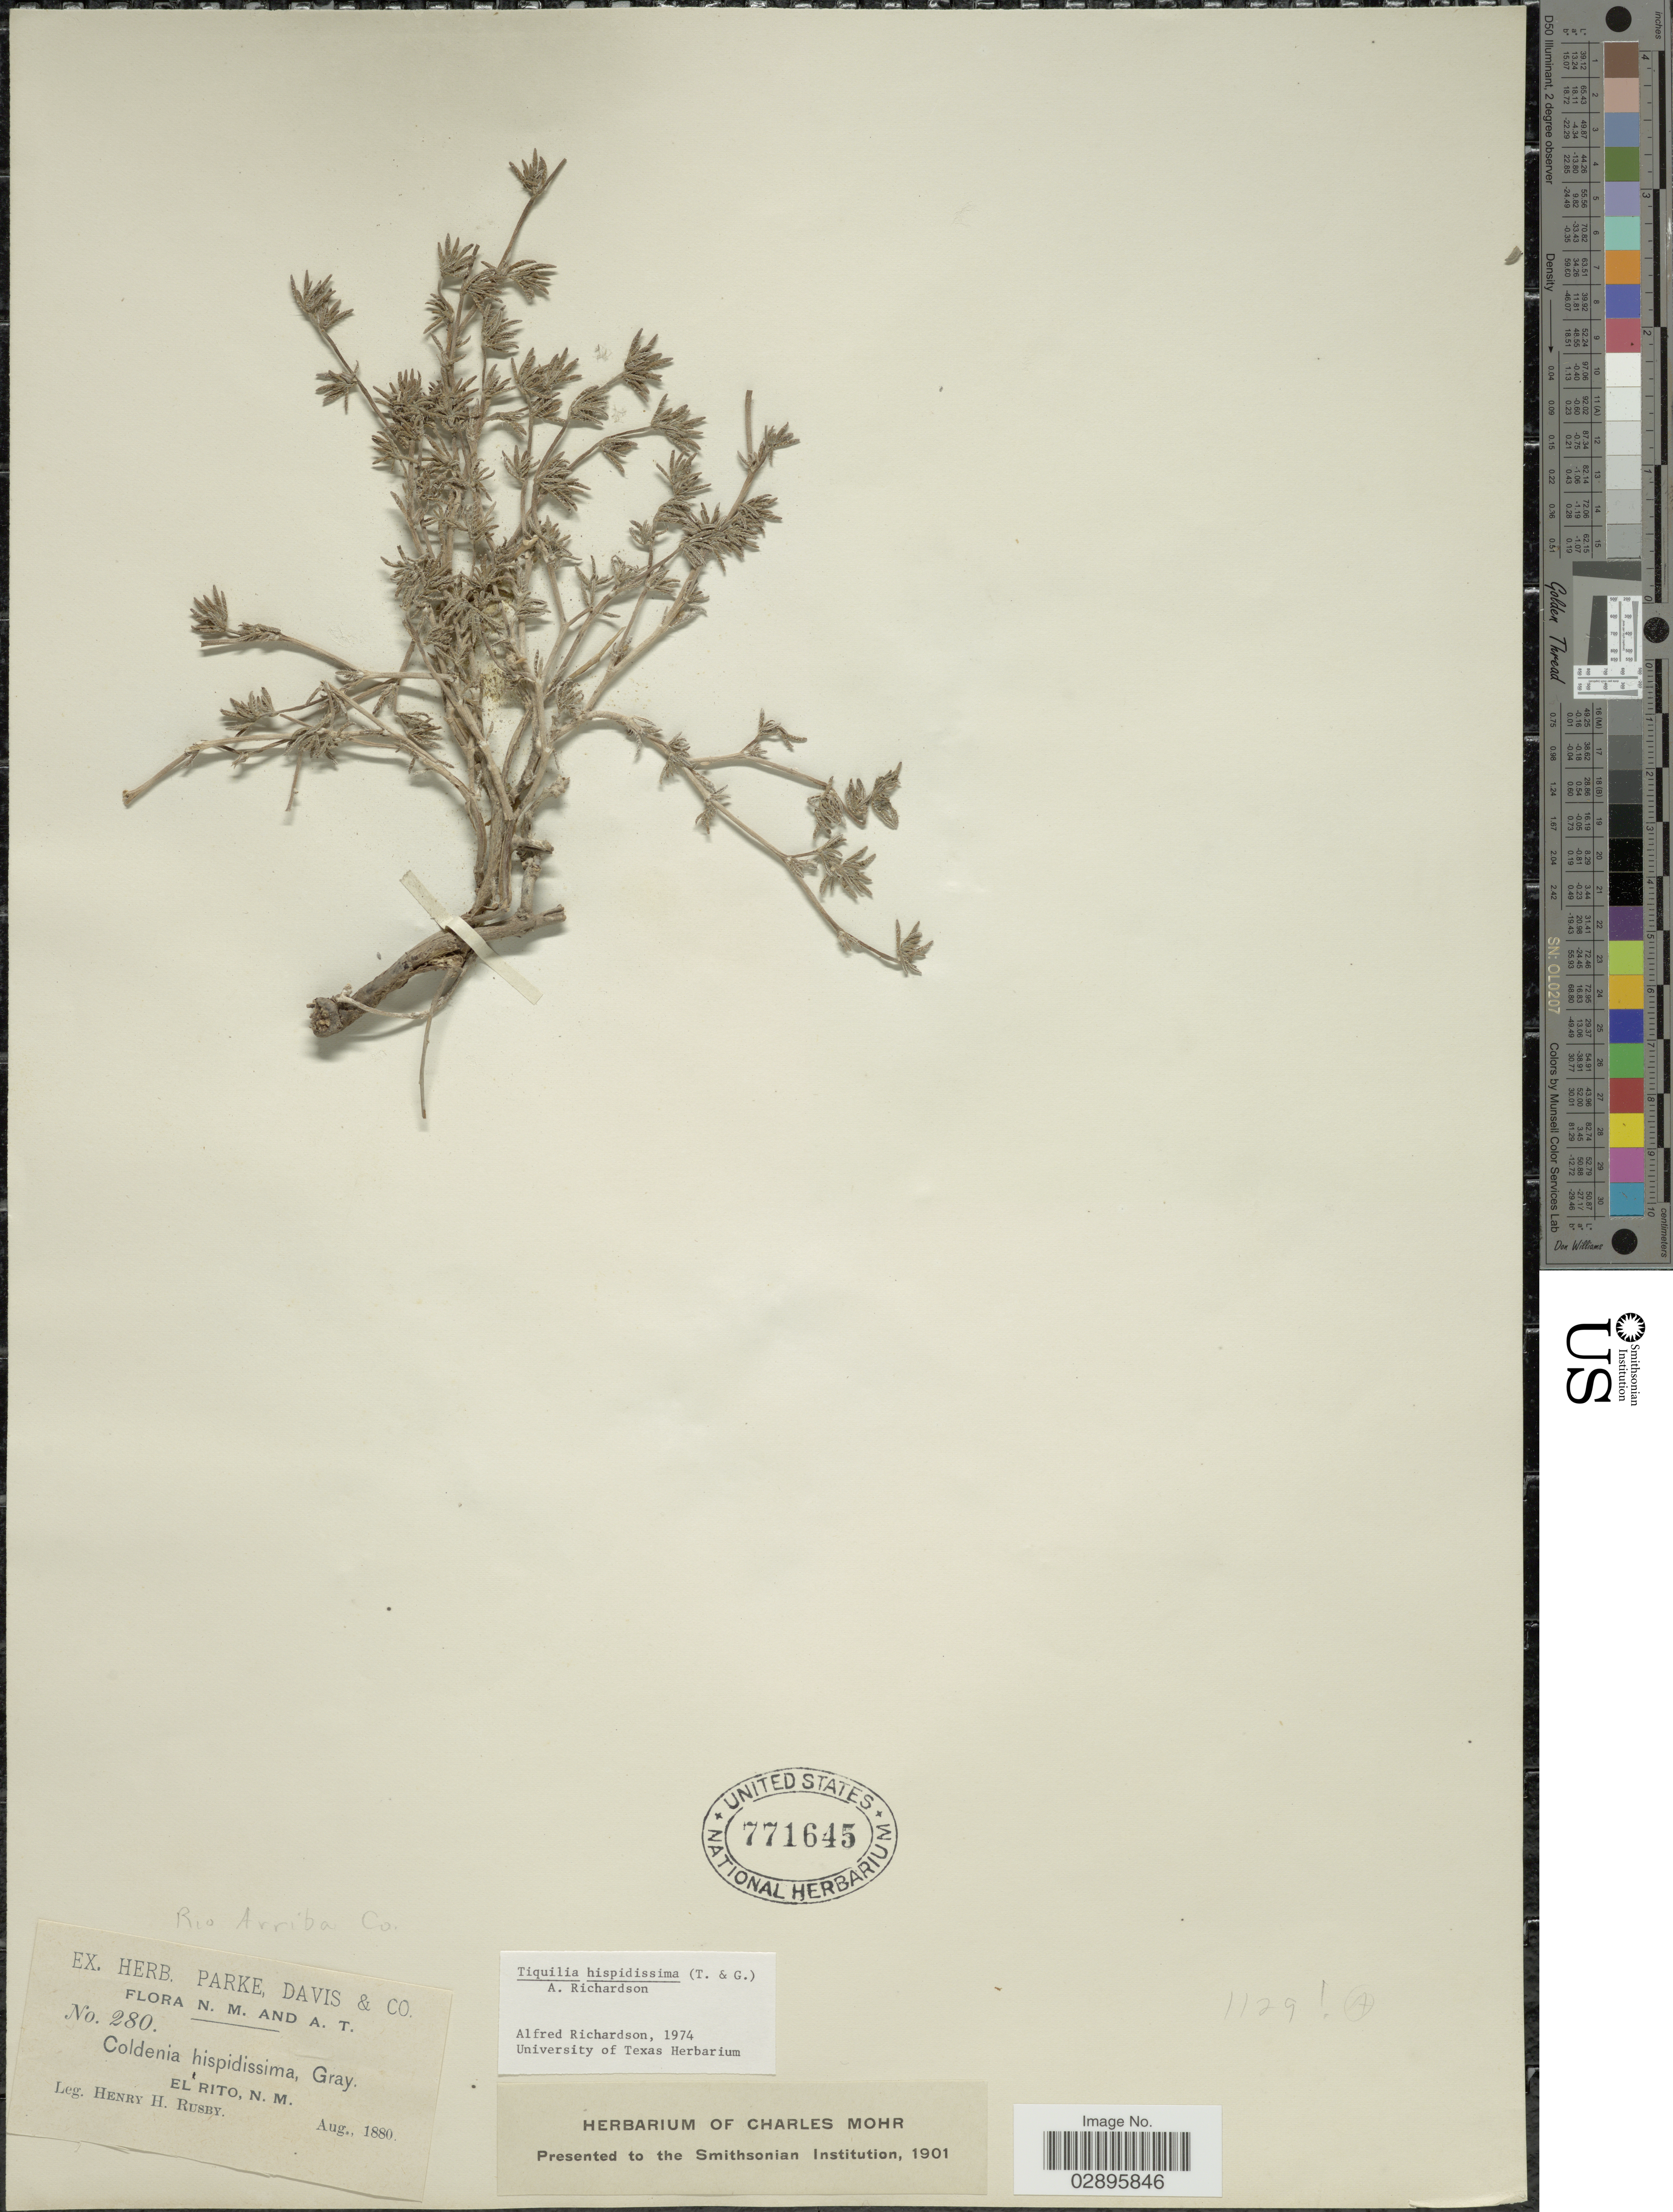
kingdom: Plantae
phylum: Tracheophyta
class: Magnoliopsida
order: Boraginales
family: Ehretiaceae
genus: Tiquilia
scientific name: Tiquilia hispidissima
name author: (Torr. & A. Gray) A.T. Richardson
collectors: H. H. Rusby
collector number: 280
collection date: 1880-08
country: United States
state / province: New Mexico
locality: Rio Arriba Co., El Rito, N.M.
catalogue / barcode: US 771645